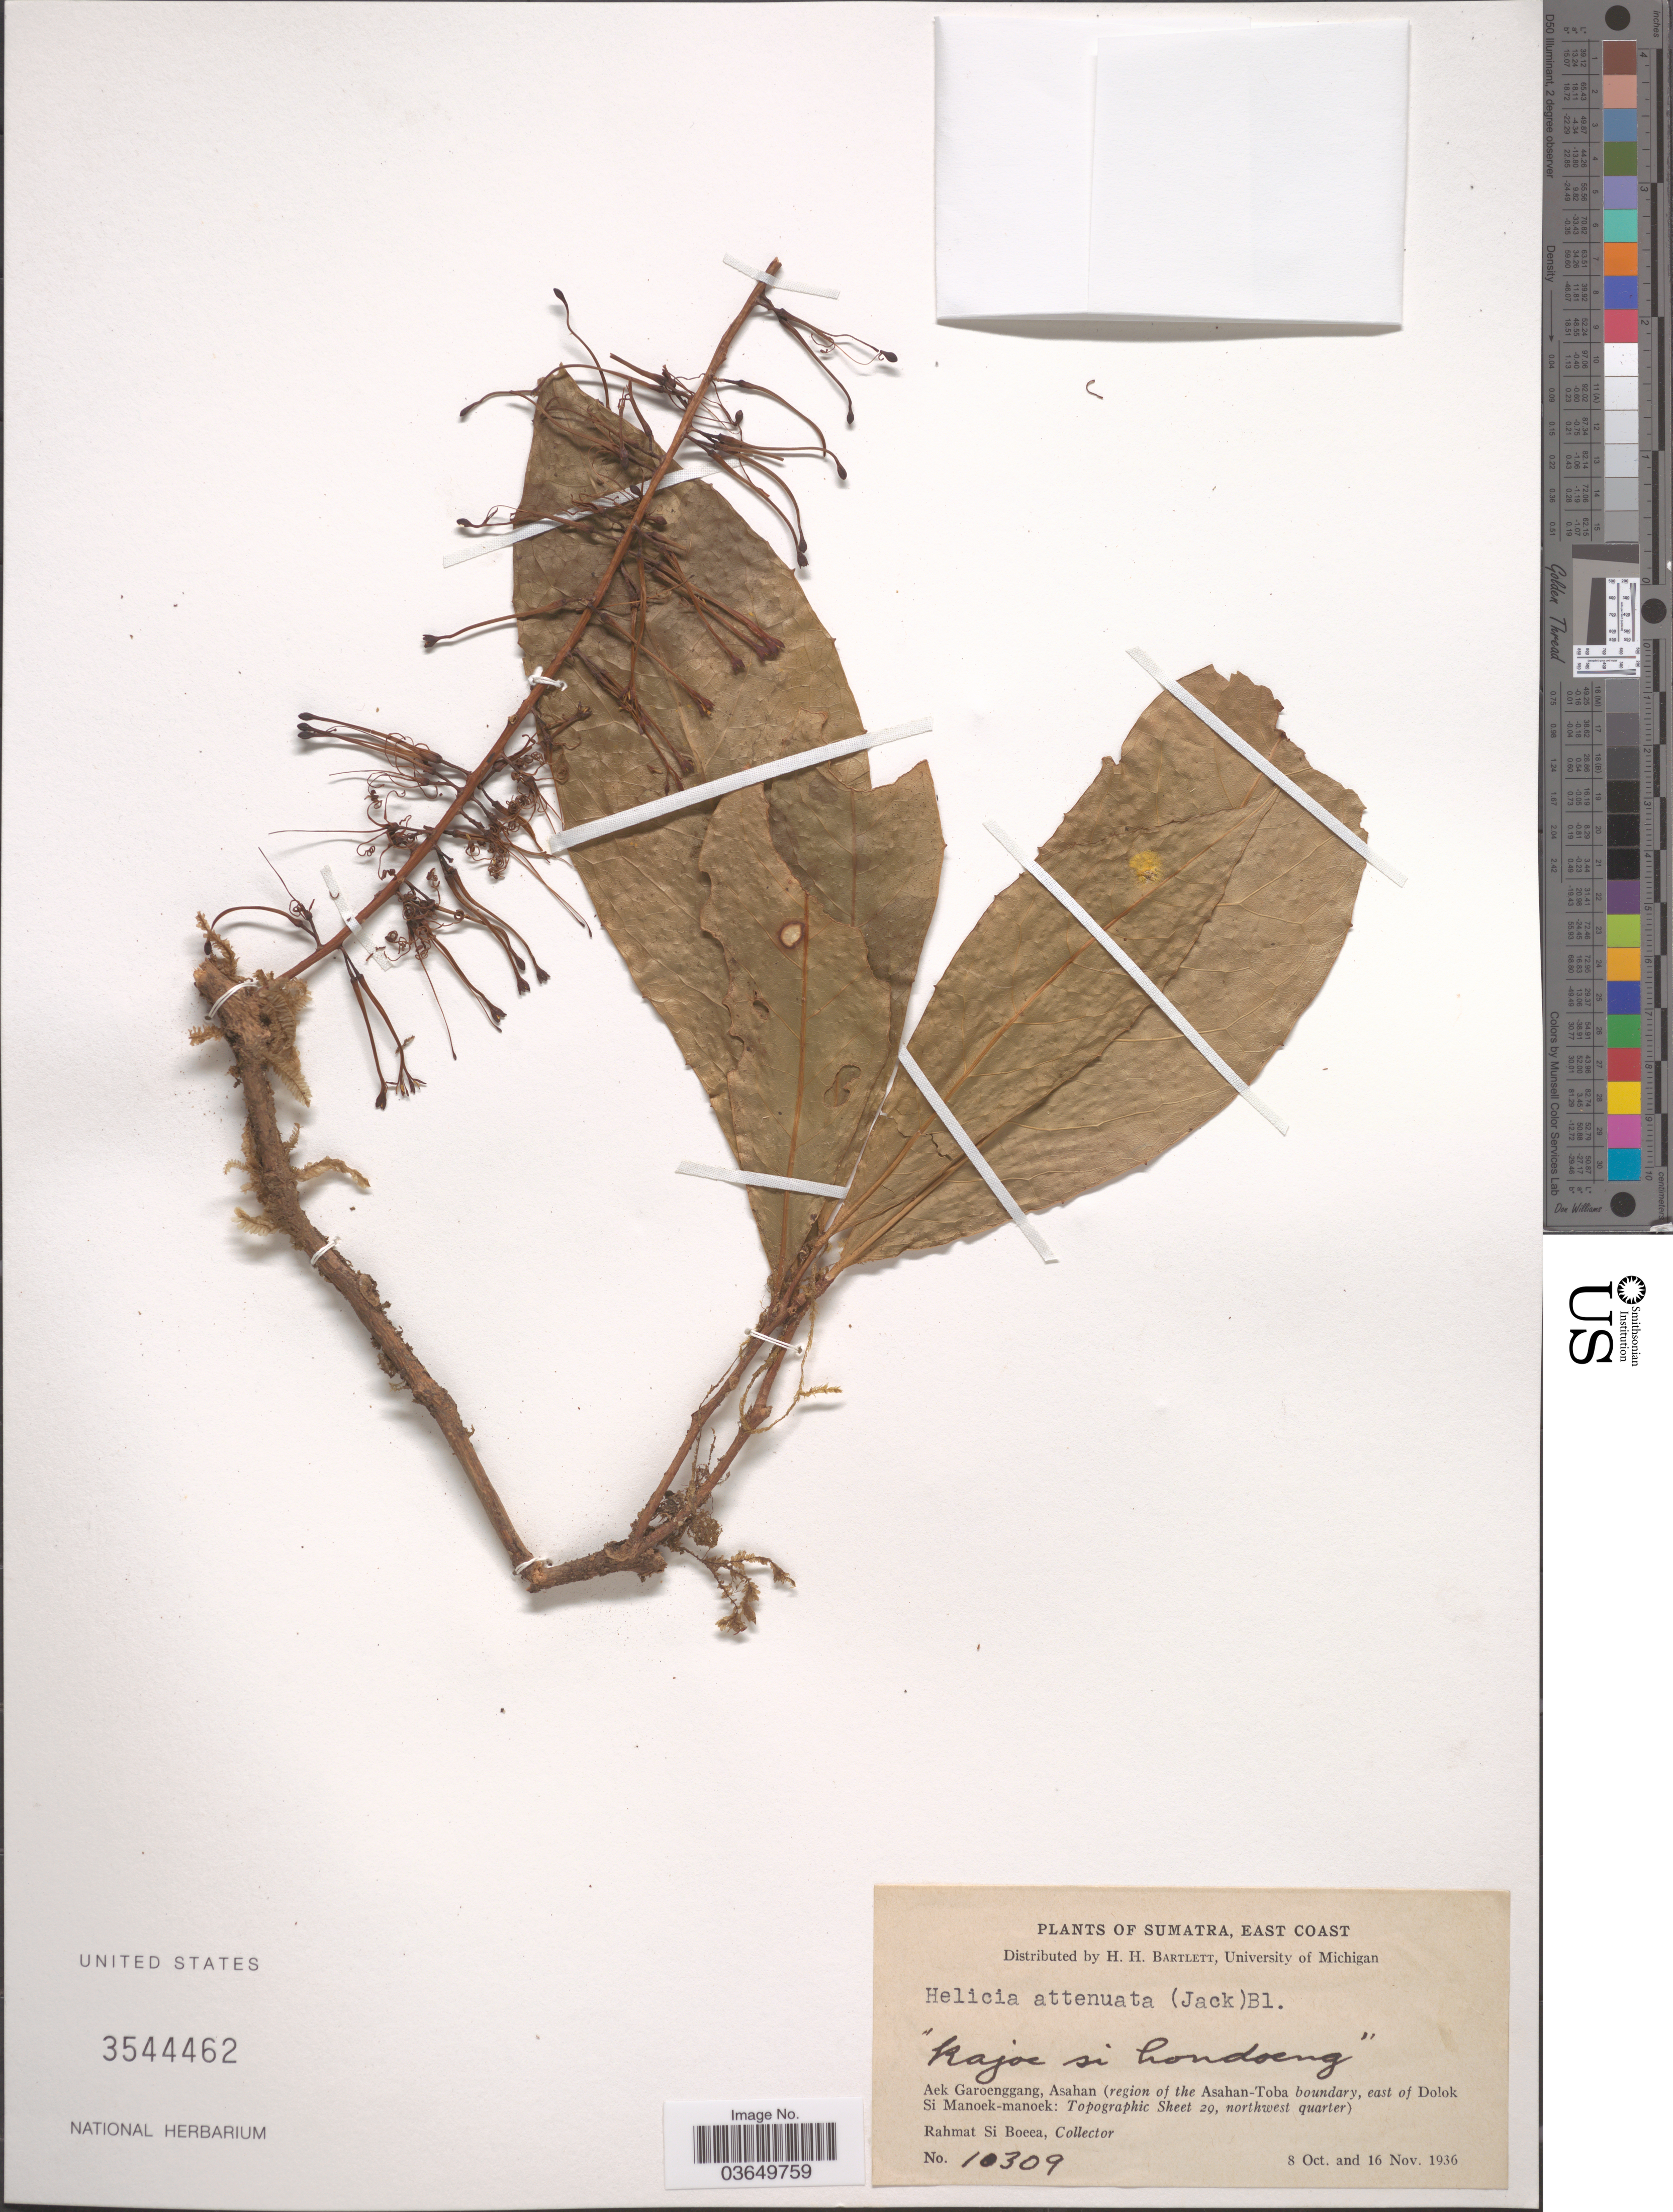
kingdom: Plantae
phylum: Tracheophyta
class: Magnoliopsida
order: Proteales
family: Proteaceae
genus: Helicia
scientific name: Helicia attenuata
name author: (Jack) Blume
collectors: Rahmat Si Boeea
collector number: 10309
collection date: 1936-10-08/1936-11-16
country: Indonesia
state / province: Sumatra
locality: East Coast. Aek Garoenggang, Asahan (region of the Asahan-Toba boundary, east of Dolok Si Manoek-manoek: Topographic Sheet 29, northwest quarter).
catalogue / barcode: US 3544462